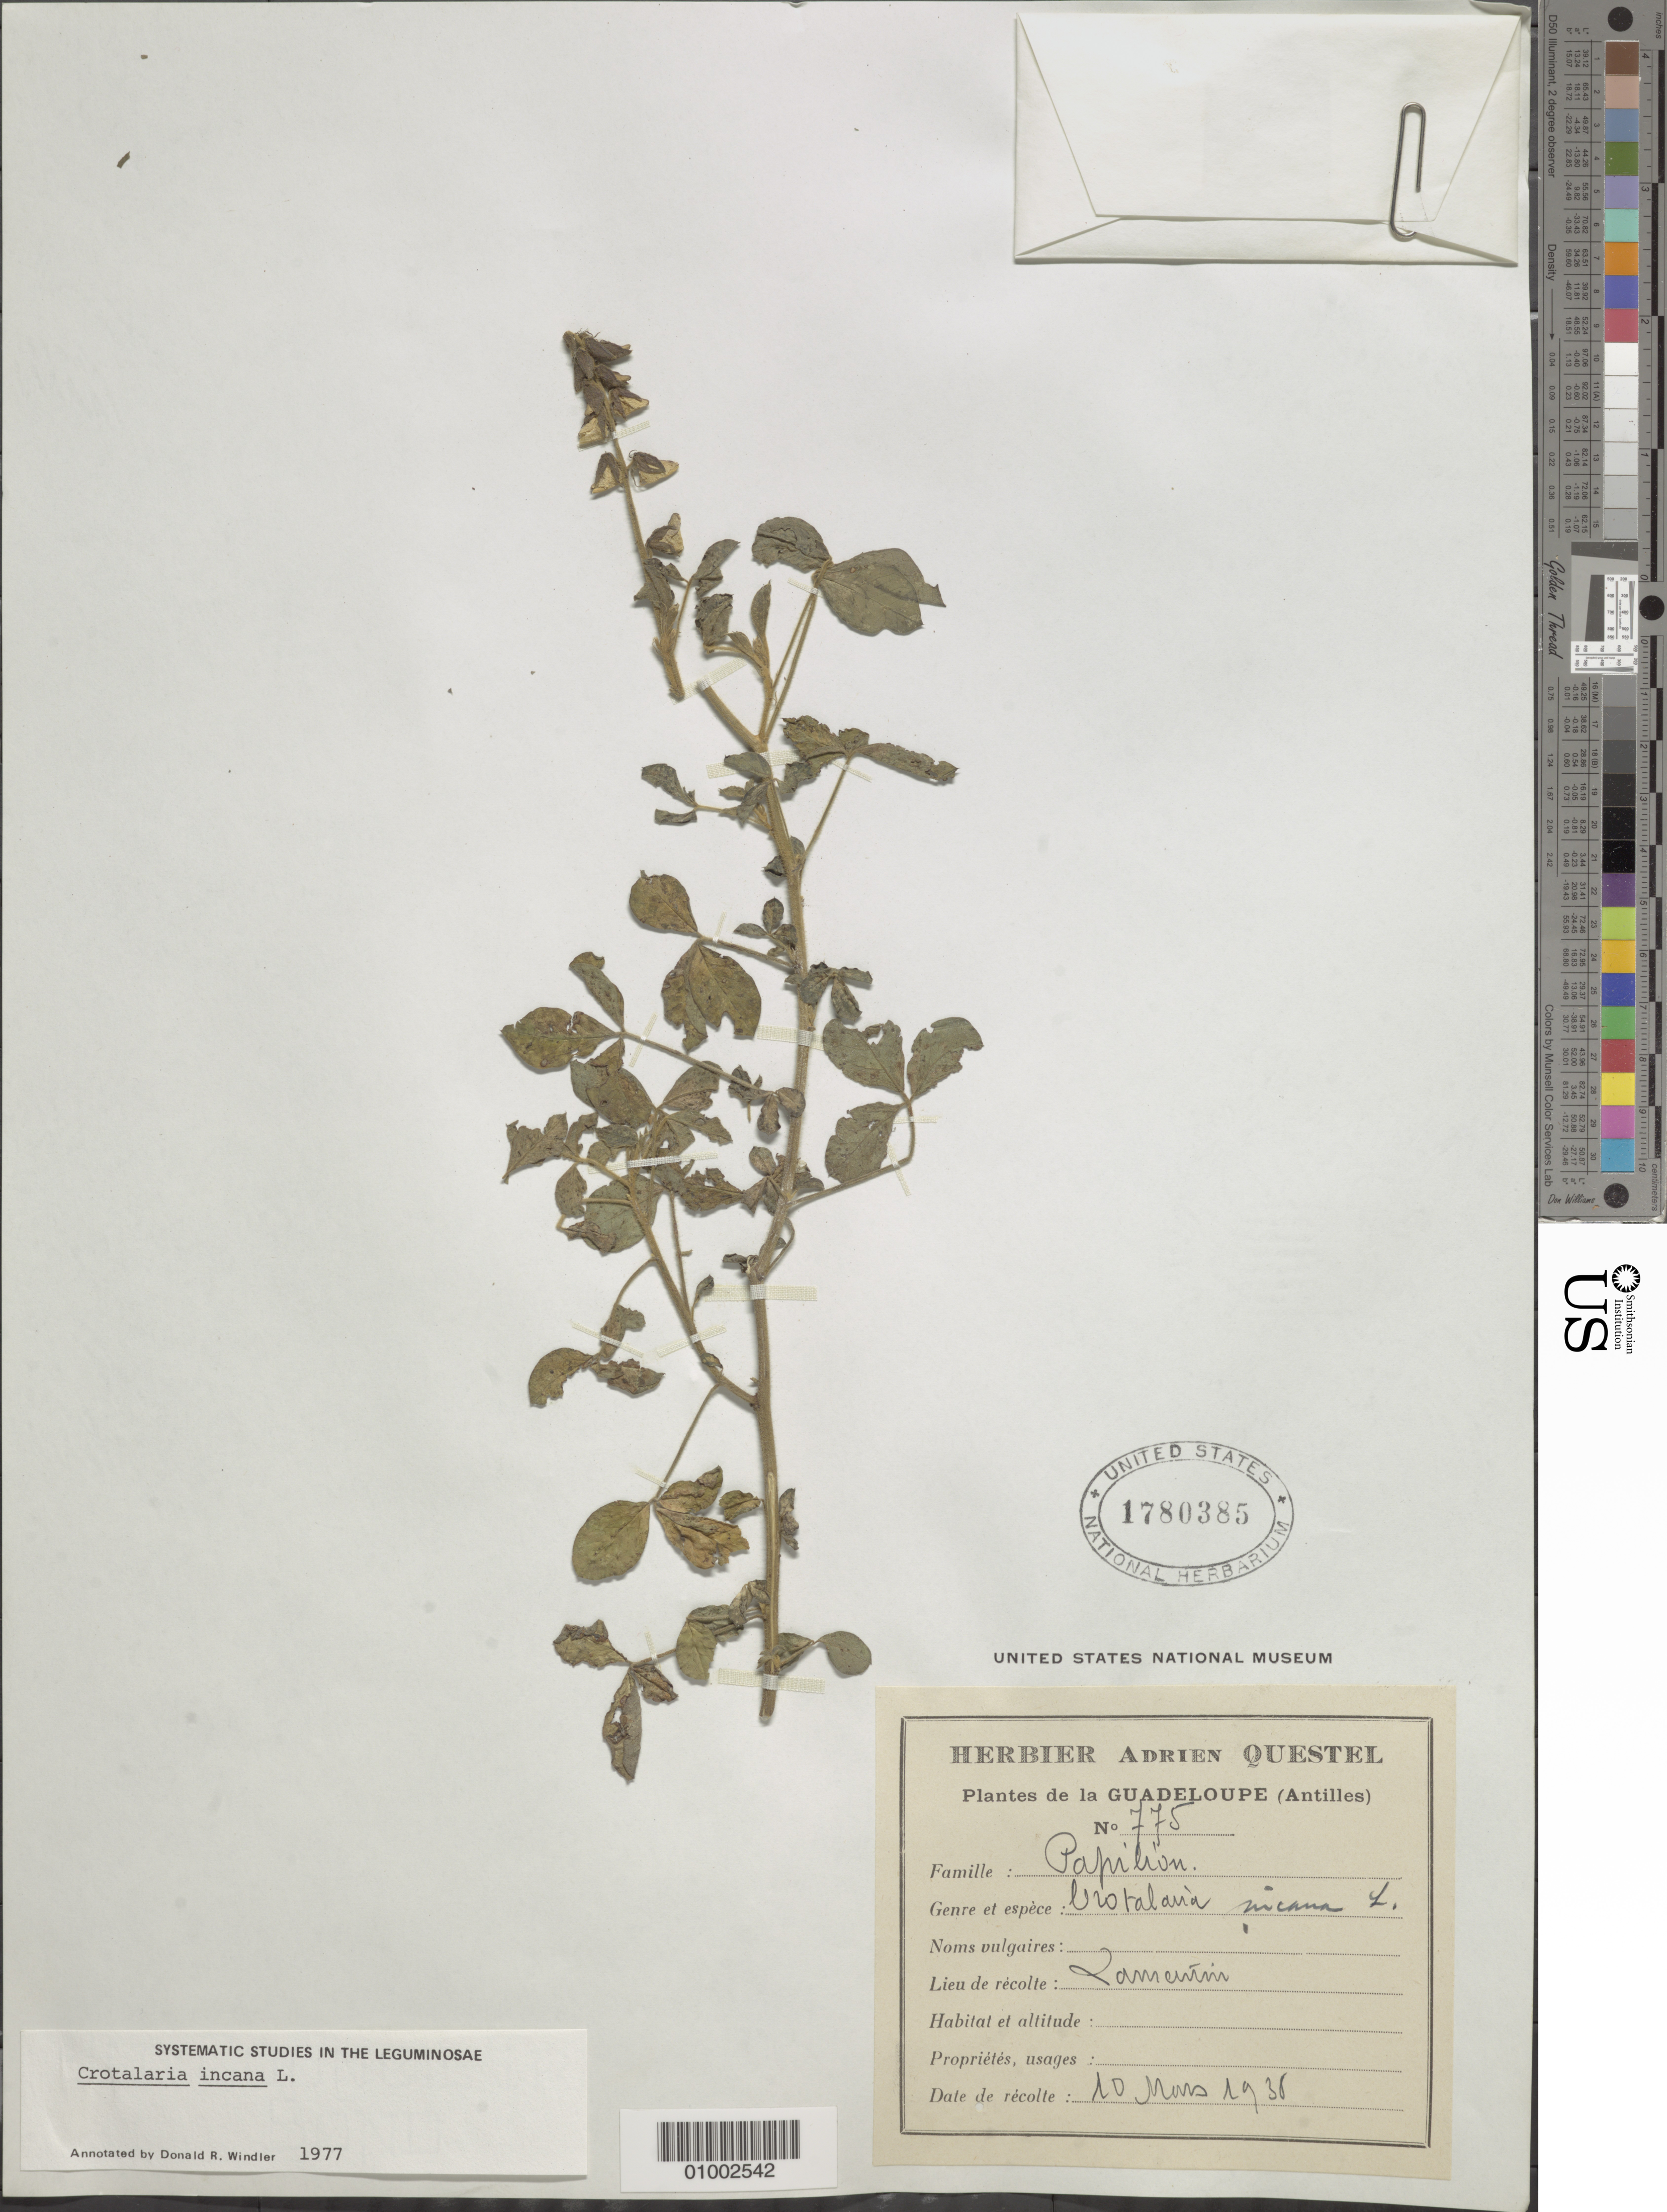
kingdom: Plantae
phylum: Tracheophyta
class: Magnoliopsida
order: Fabales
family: Fabaceae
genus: Crotalaria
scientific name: Crotalaria incana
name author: L.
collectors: A. Questel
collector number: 775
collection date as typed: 10 Mar 1938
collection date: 1938-03-10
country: Guadeloupe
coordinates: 0 N, 0 E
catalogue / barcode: US 1780385